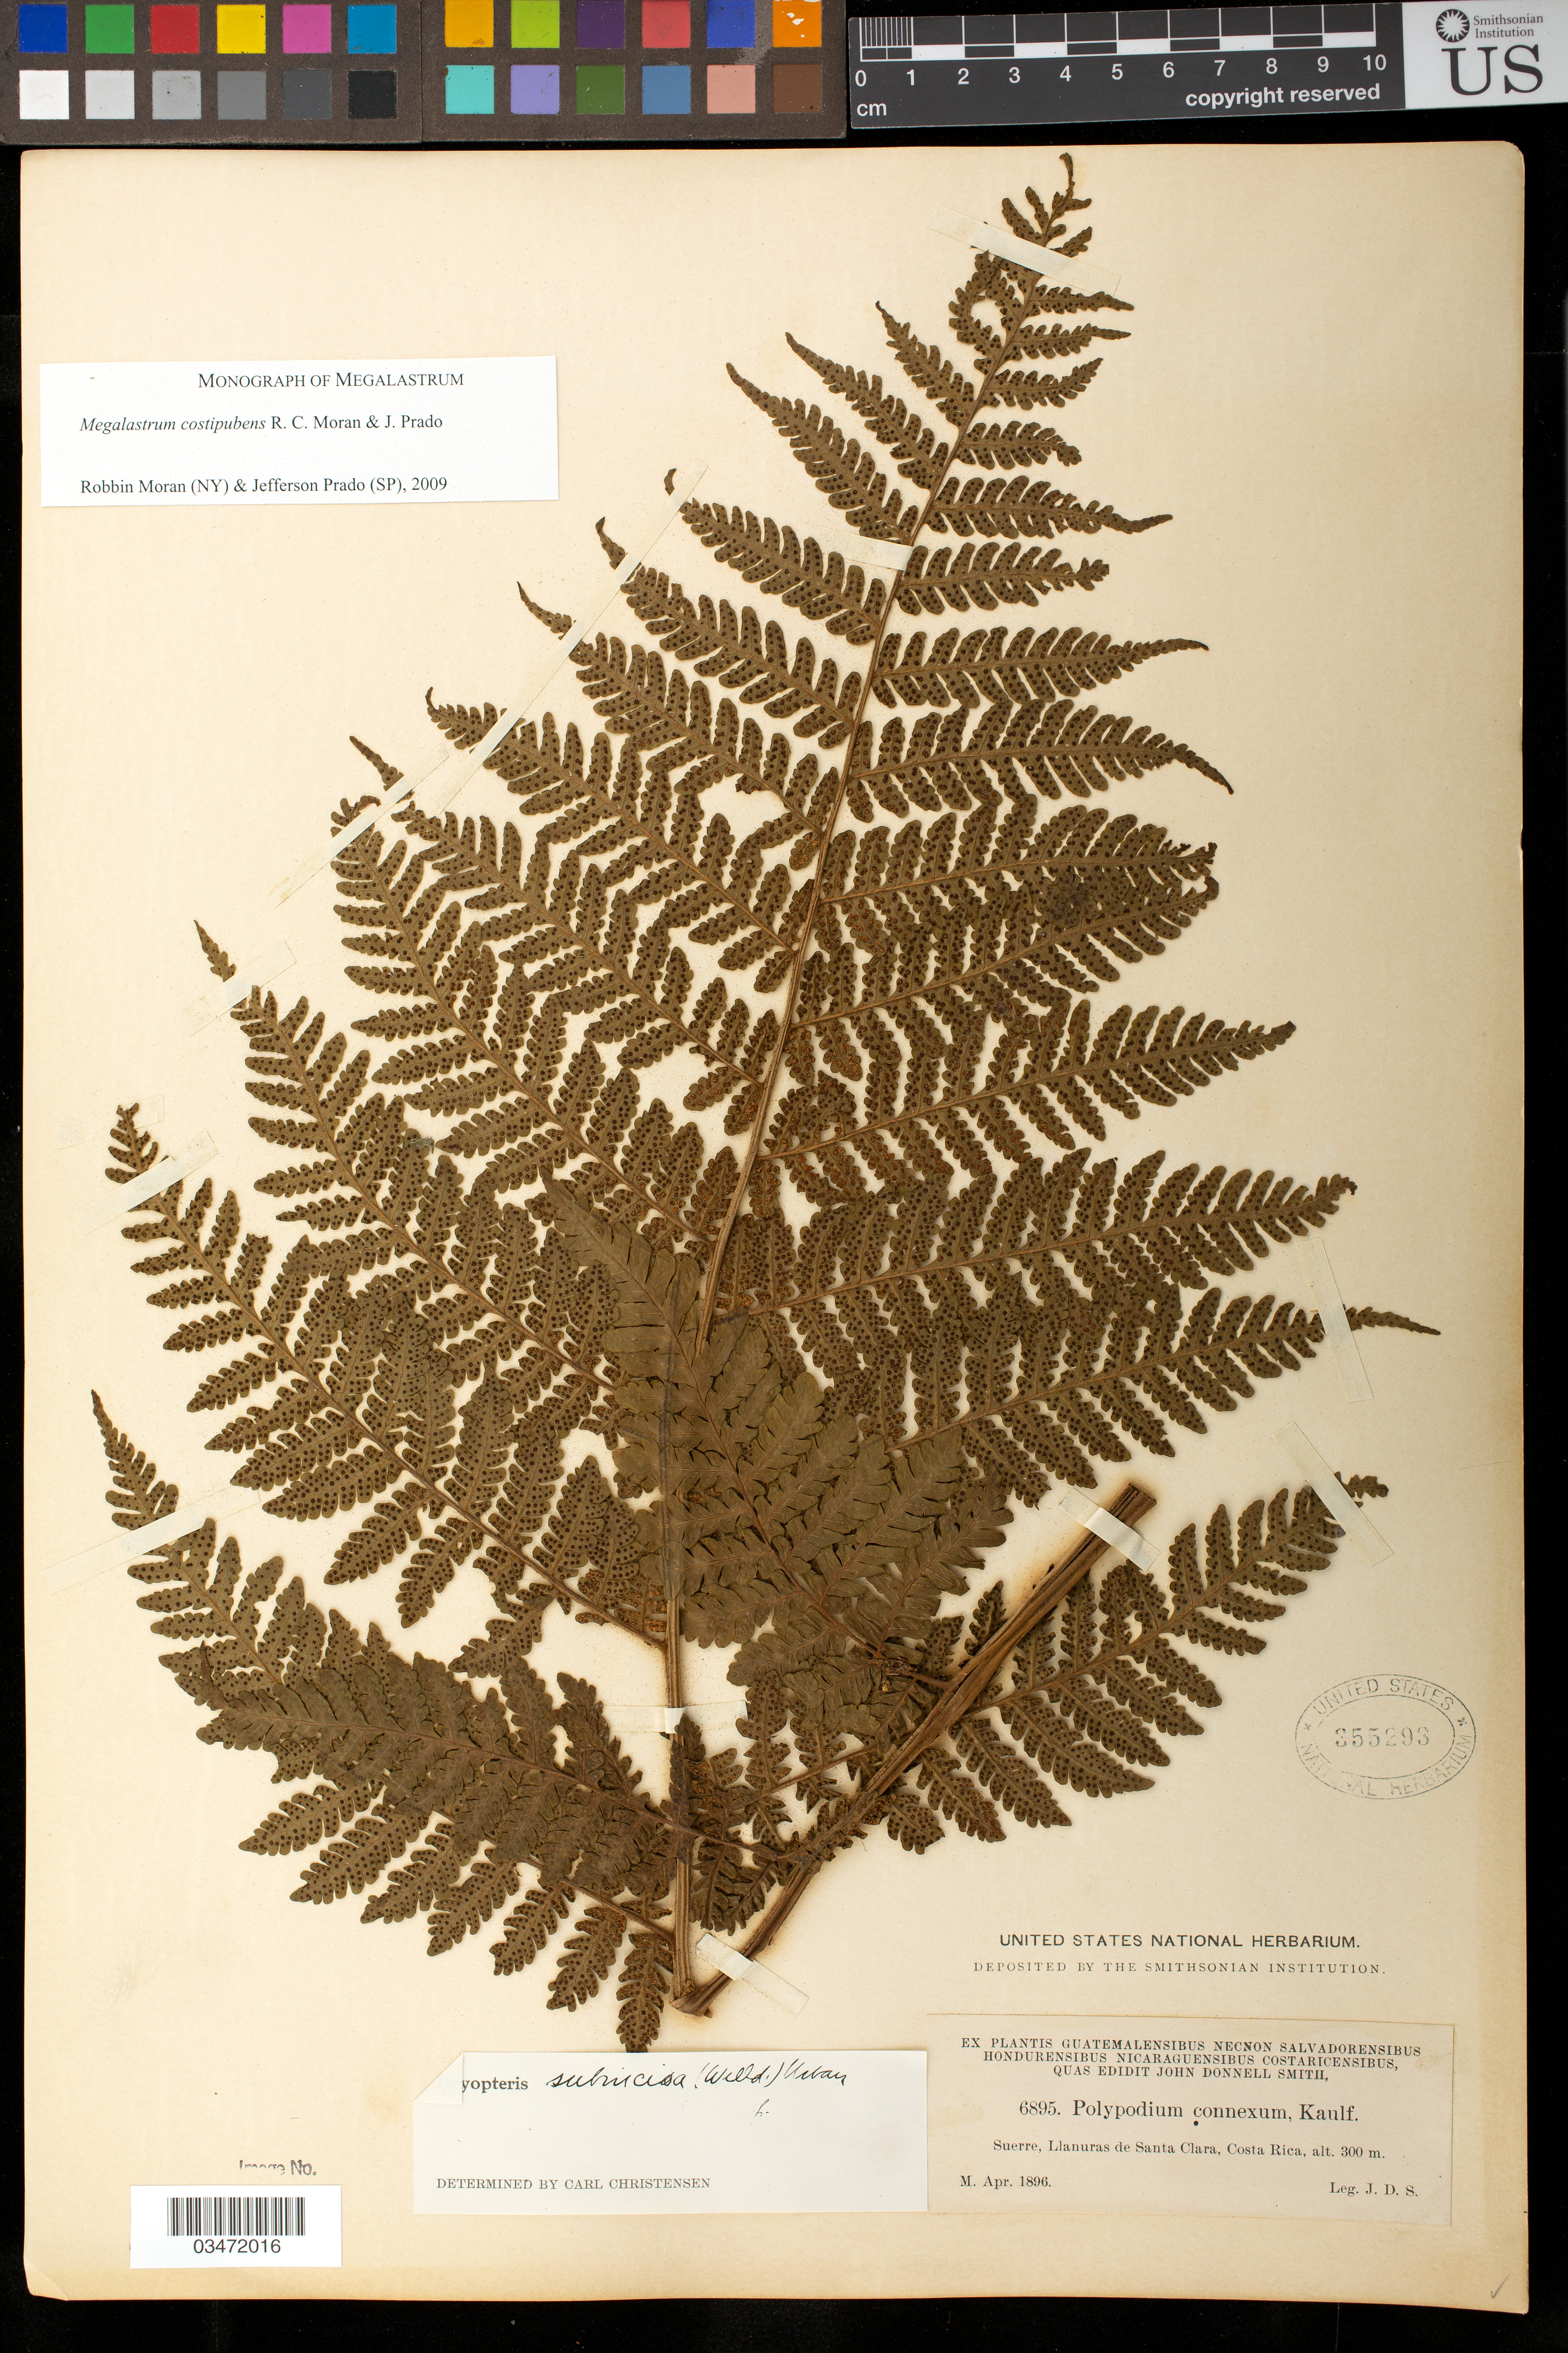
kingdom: Plantae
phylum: Tracheophyta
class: Polypodiopsida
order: Polypodiales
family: Dryopteridaceae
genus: Megalastrum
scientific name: Megalastrum costipubens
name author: R.C. Moran & J. Prado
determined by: Moran, R. C.; Prado, J.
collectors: J. Donnell Smith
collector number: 6895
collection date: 1896-04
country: Costa Rica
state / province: Limón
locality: Suerre, Llanuras de Santa Clara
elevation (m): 300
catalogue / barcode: US 355293